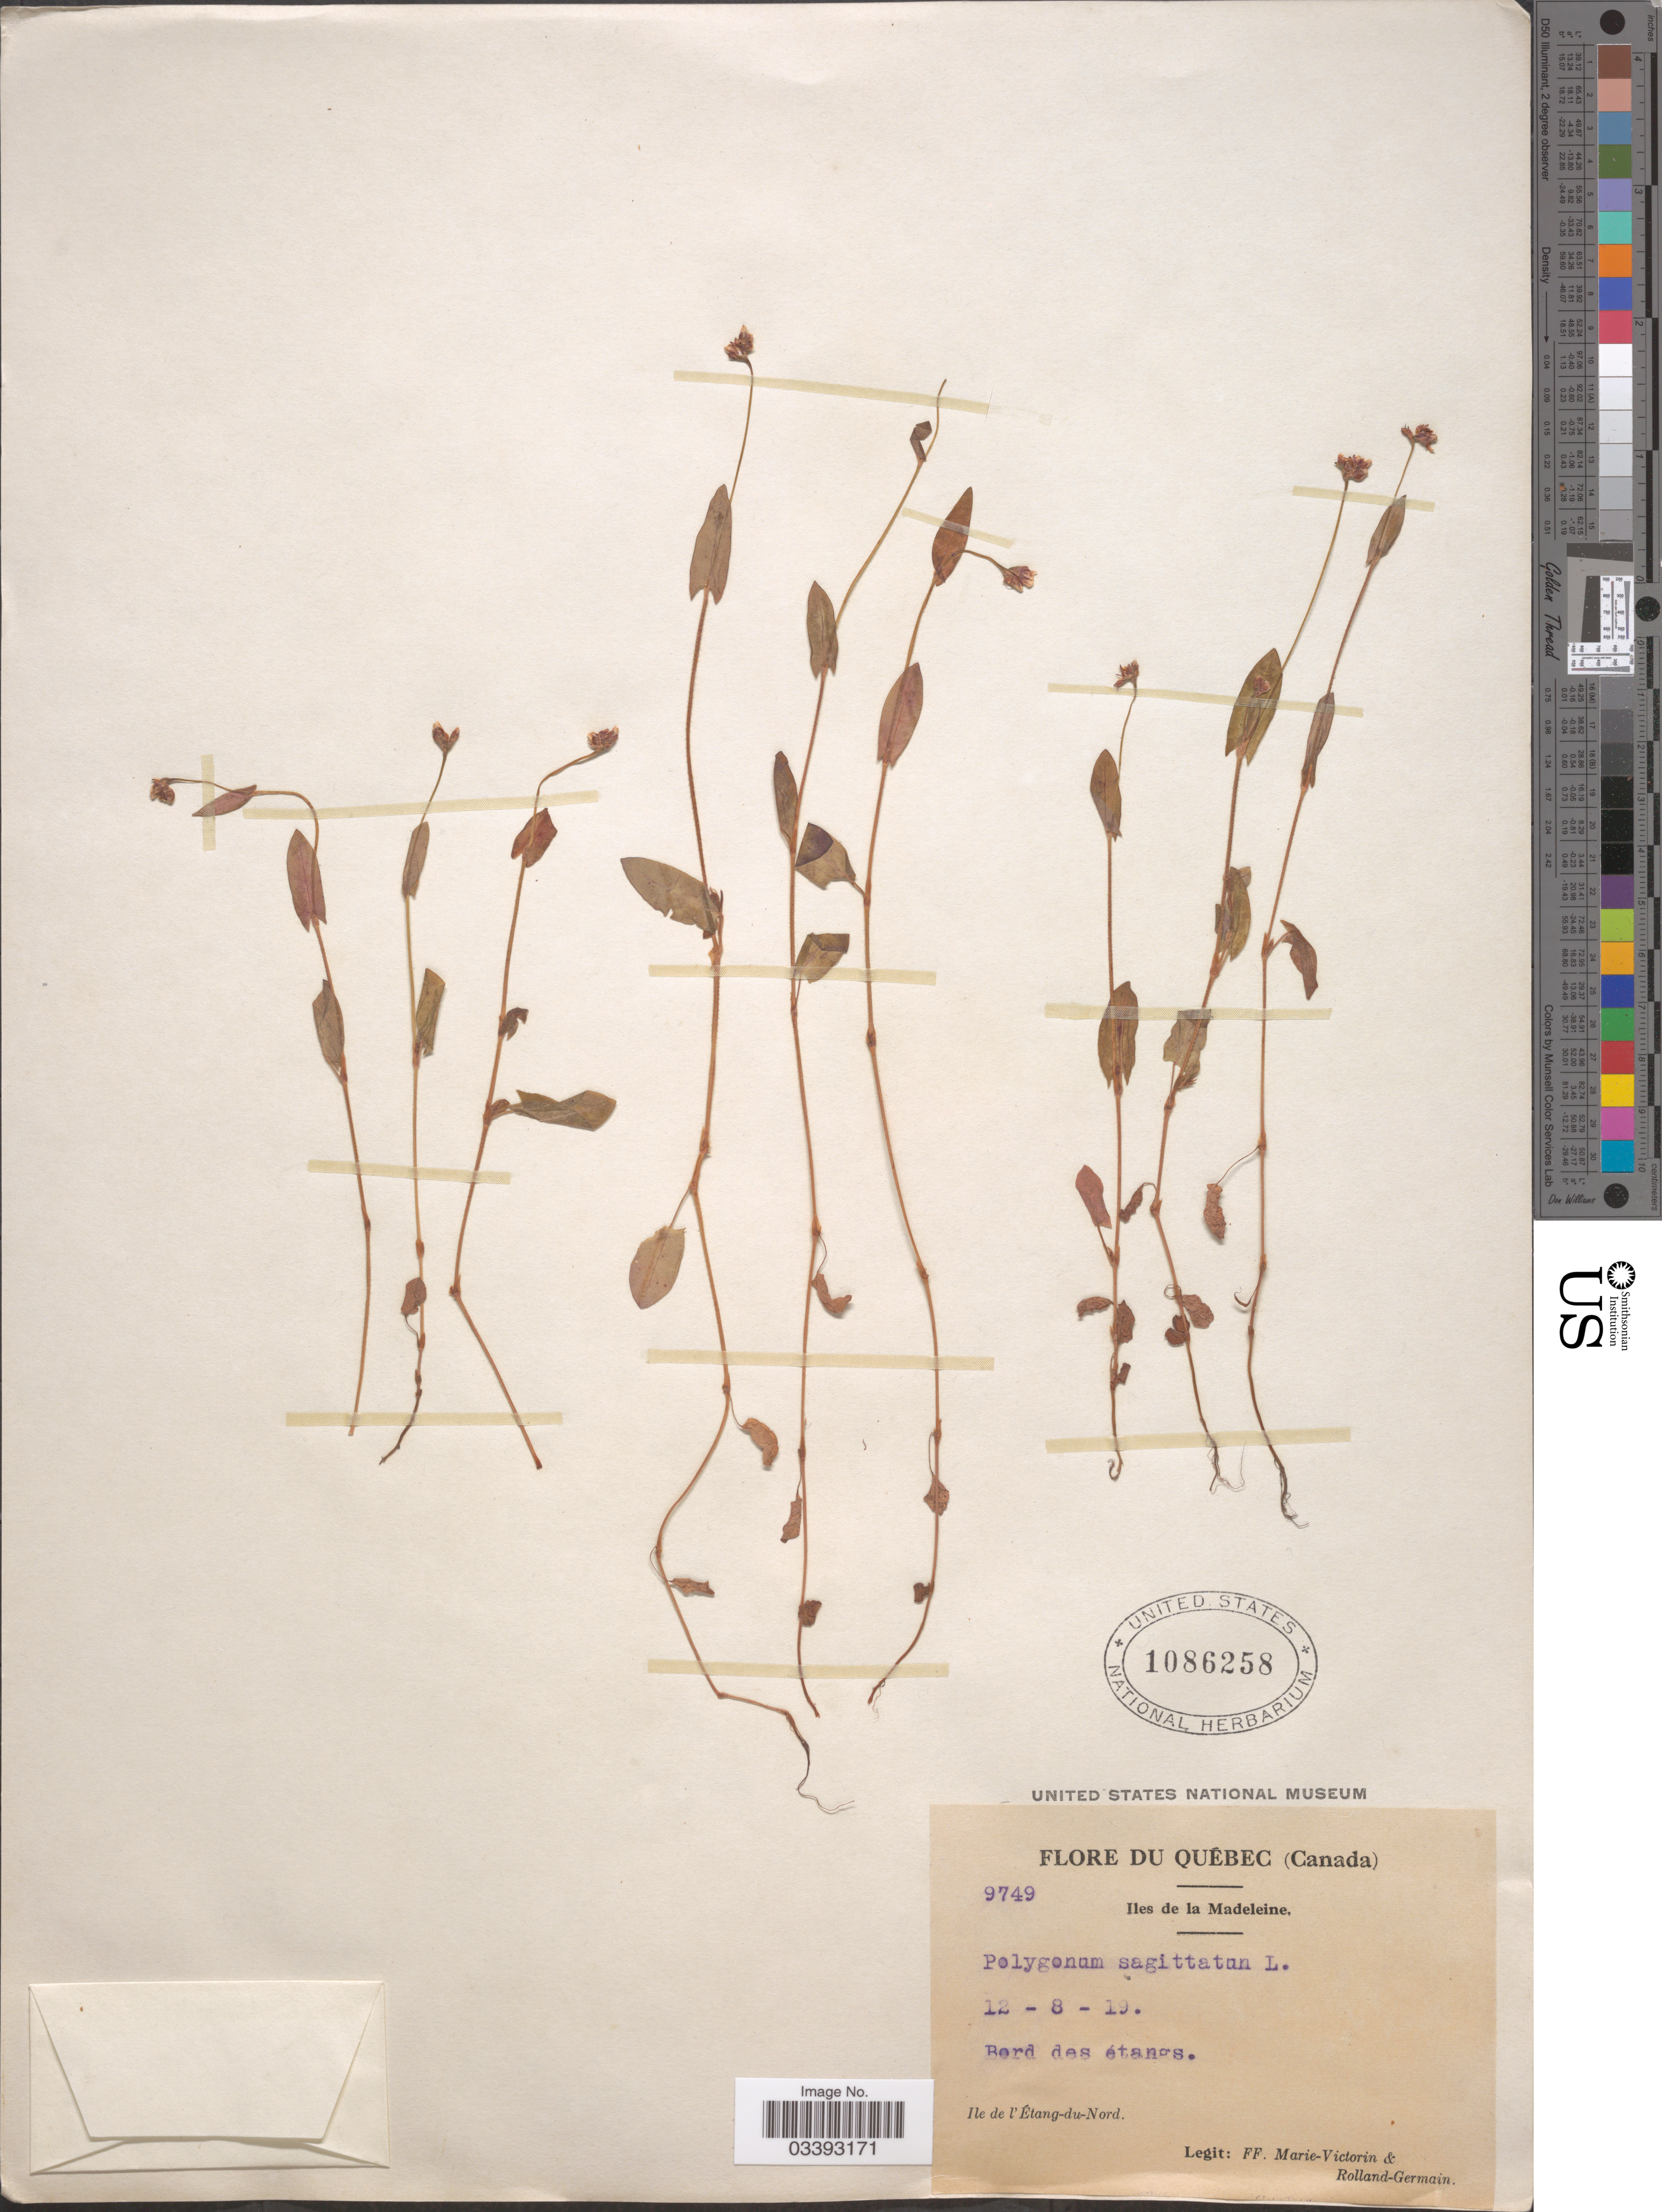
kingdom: Plantae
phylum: Tracheophyta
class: Magnoliopsida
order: Caryophyllales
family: Polygonaceae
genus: Persicaria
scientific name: Persicaria sagittata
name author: (L.) H. Gross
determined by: Atha, D. E.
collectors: F. Marie-Victorin & Rolland-Germain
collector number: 9749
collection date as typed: Transcribed d/m/y: 12/8/19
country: Canada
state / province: Quebec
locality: Iles de la Madeleine. Bord des étangs. Ile de l' Étang-du-Nord.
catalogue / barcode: US 1086258